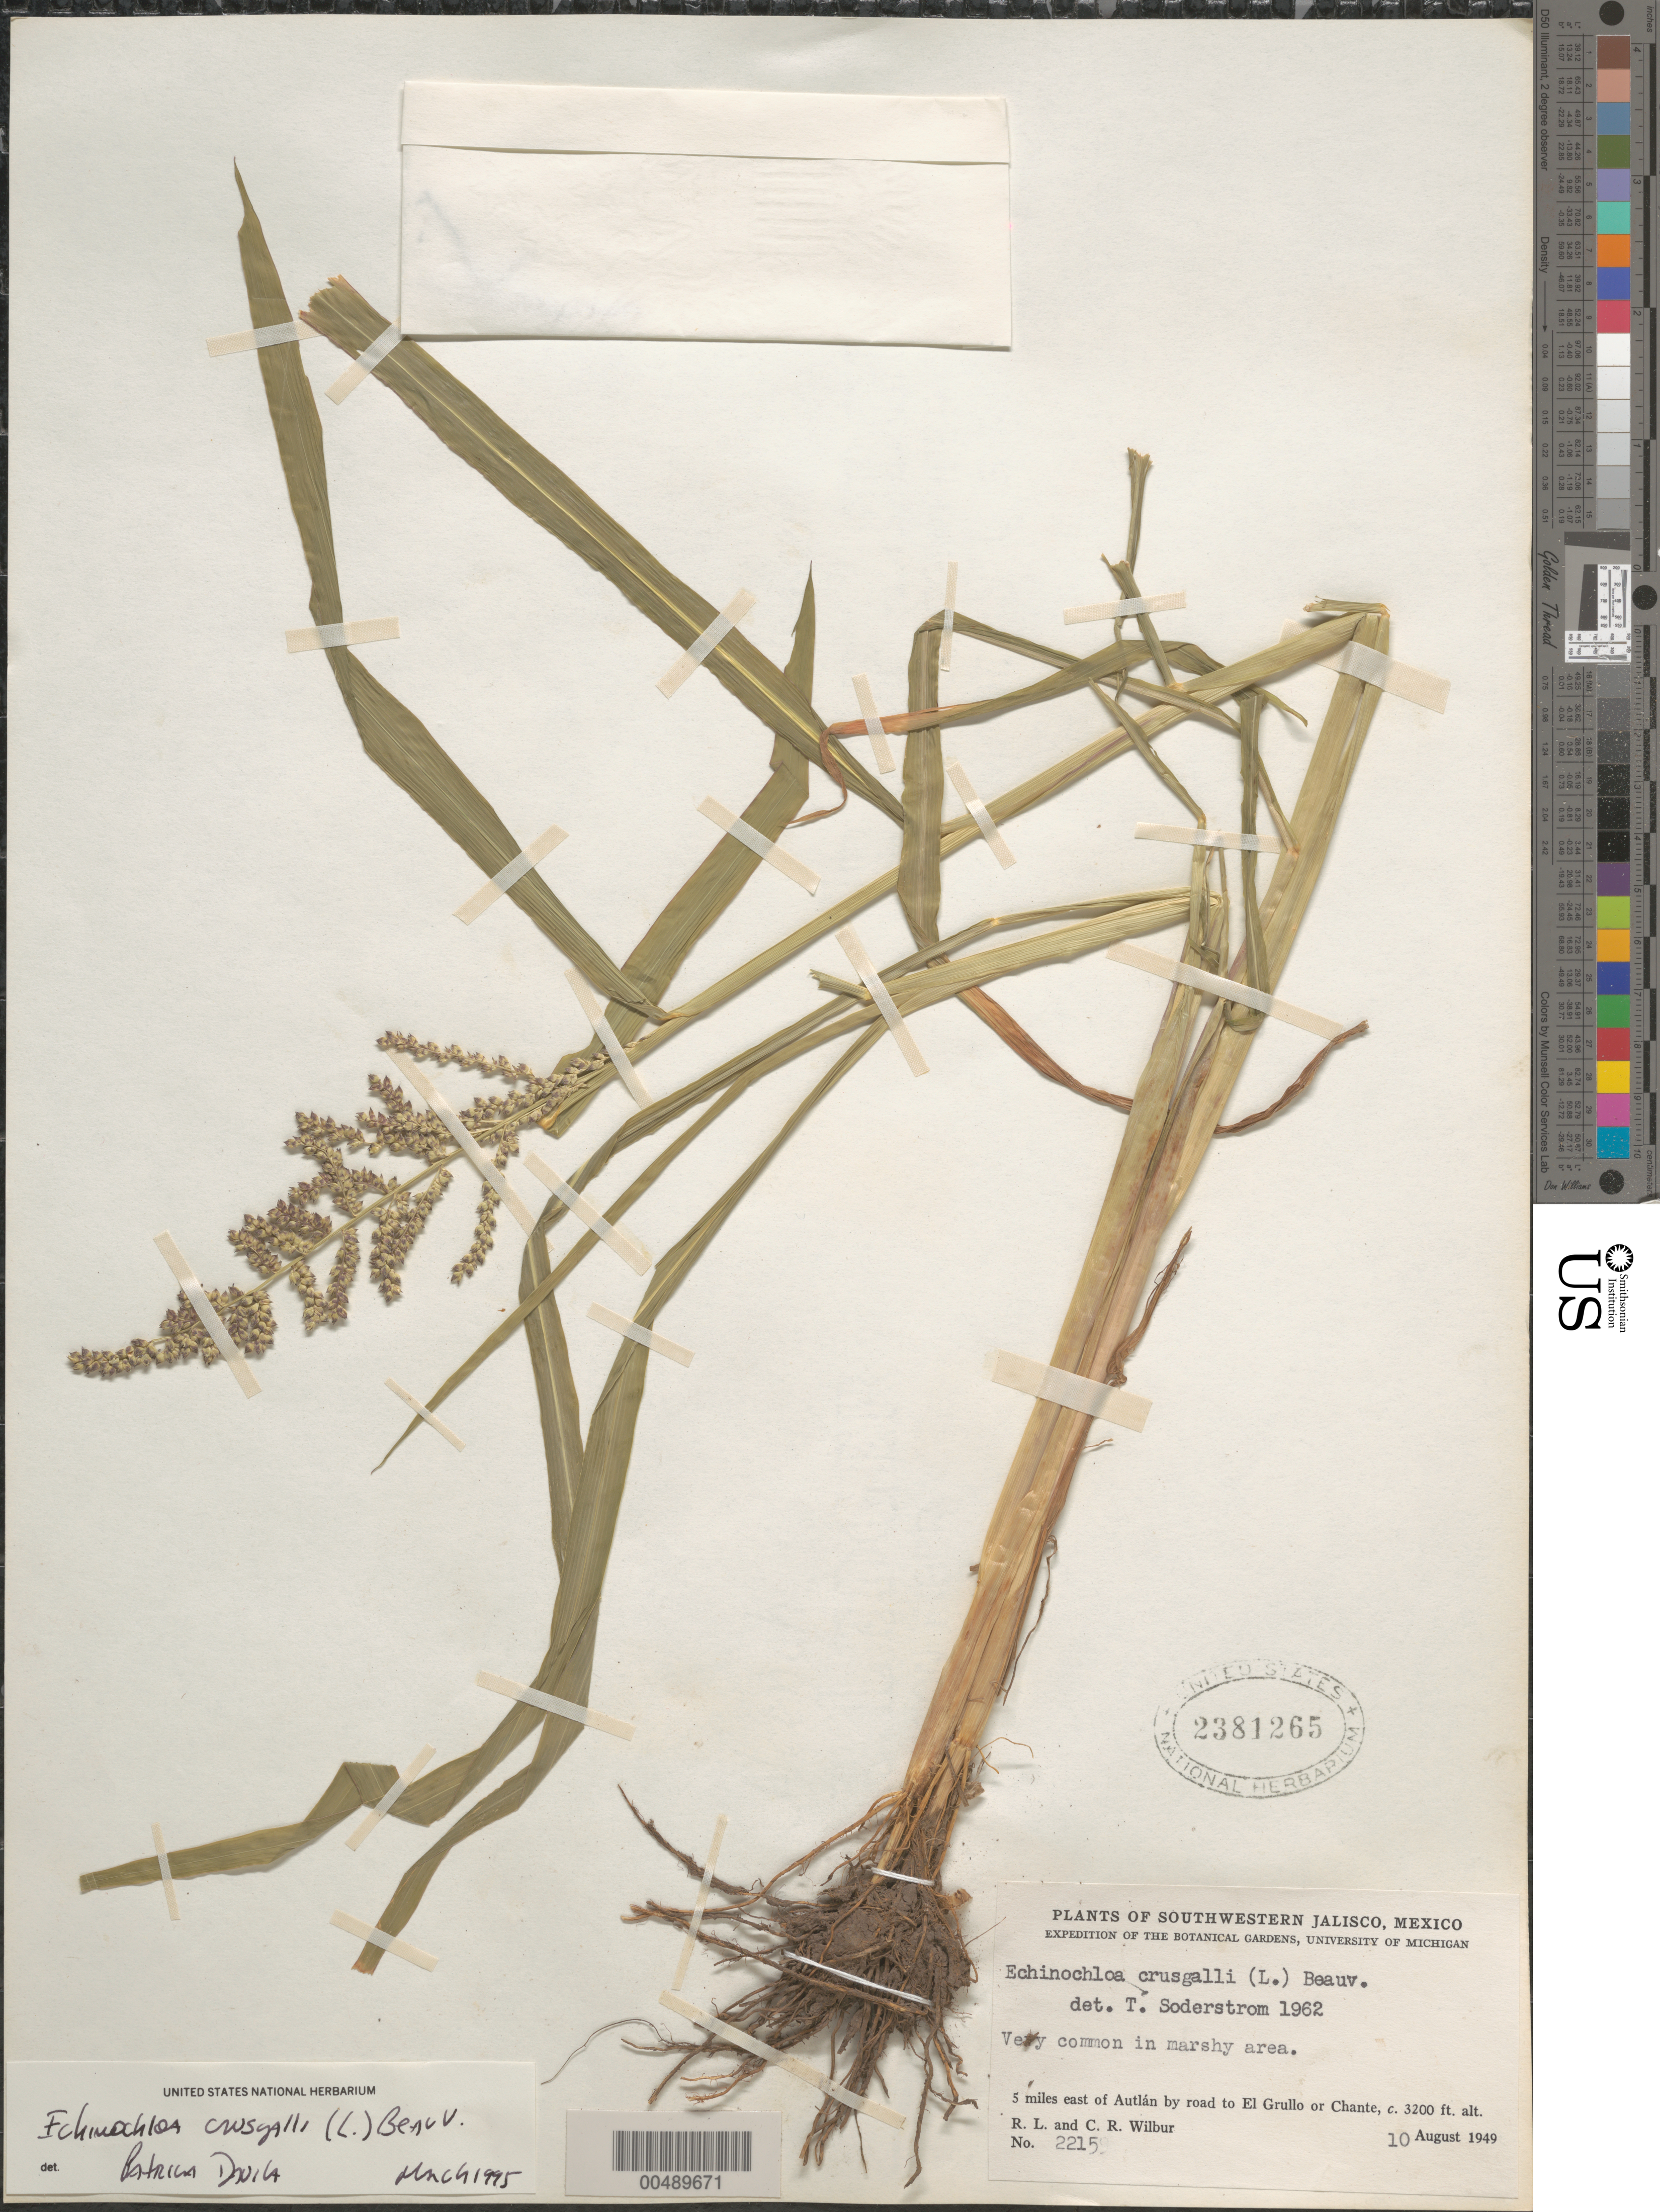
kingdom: Plantae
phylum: Tracheophyta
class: Liliopsida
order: Poales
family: Poaceae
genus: Echinochloa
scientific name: Echinochloa crus-galli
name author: (L.) P. Beauv.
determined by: Soderstrom, T. R.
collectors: R. L. Wilbur & C. Wilbur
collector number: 2215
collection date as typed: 10 Aug 1949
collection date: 1949-08-10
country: Mexico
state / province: Jalisco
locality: SW Jalisco, 5 mi E of Autlán by rd to El Grullo or Chante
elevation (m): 975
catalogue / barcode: US 2381265